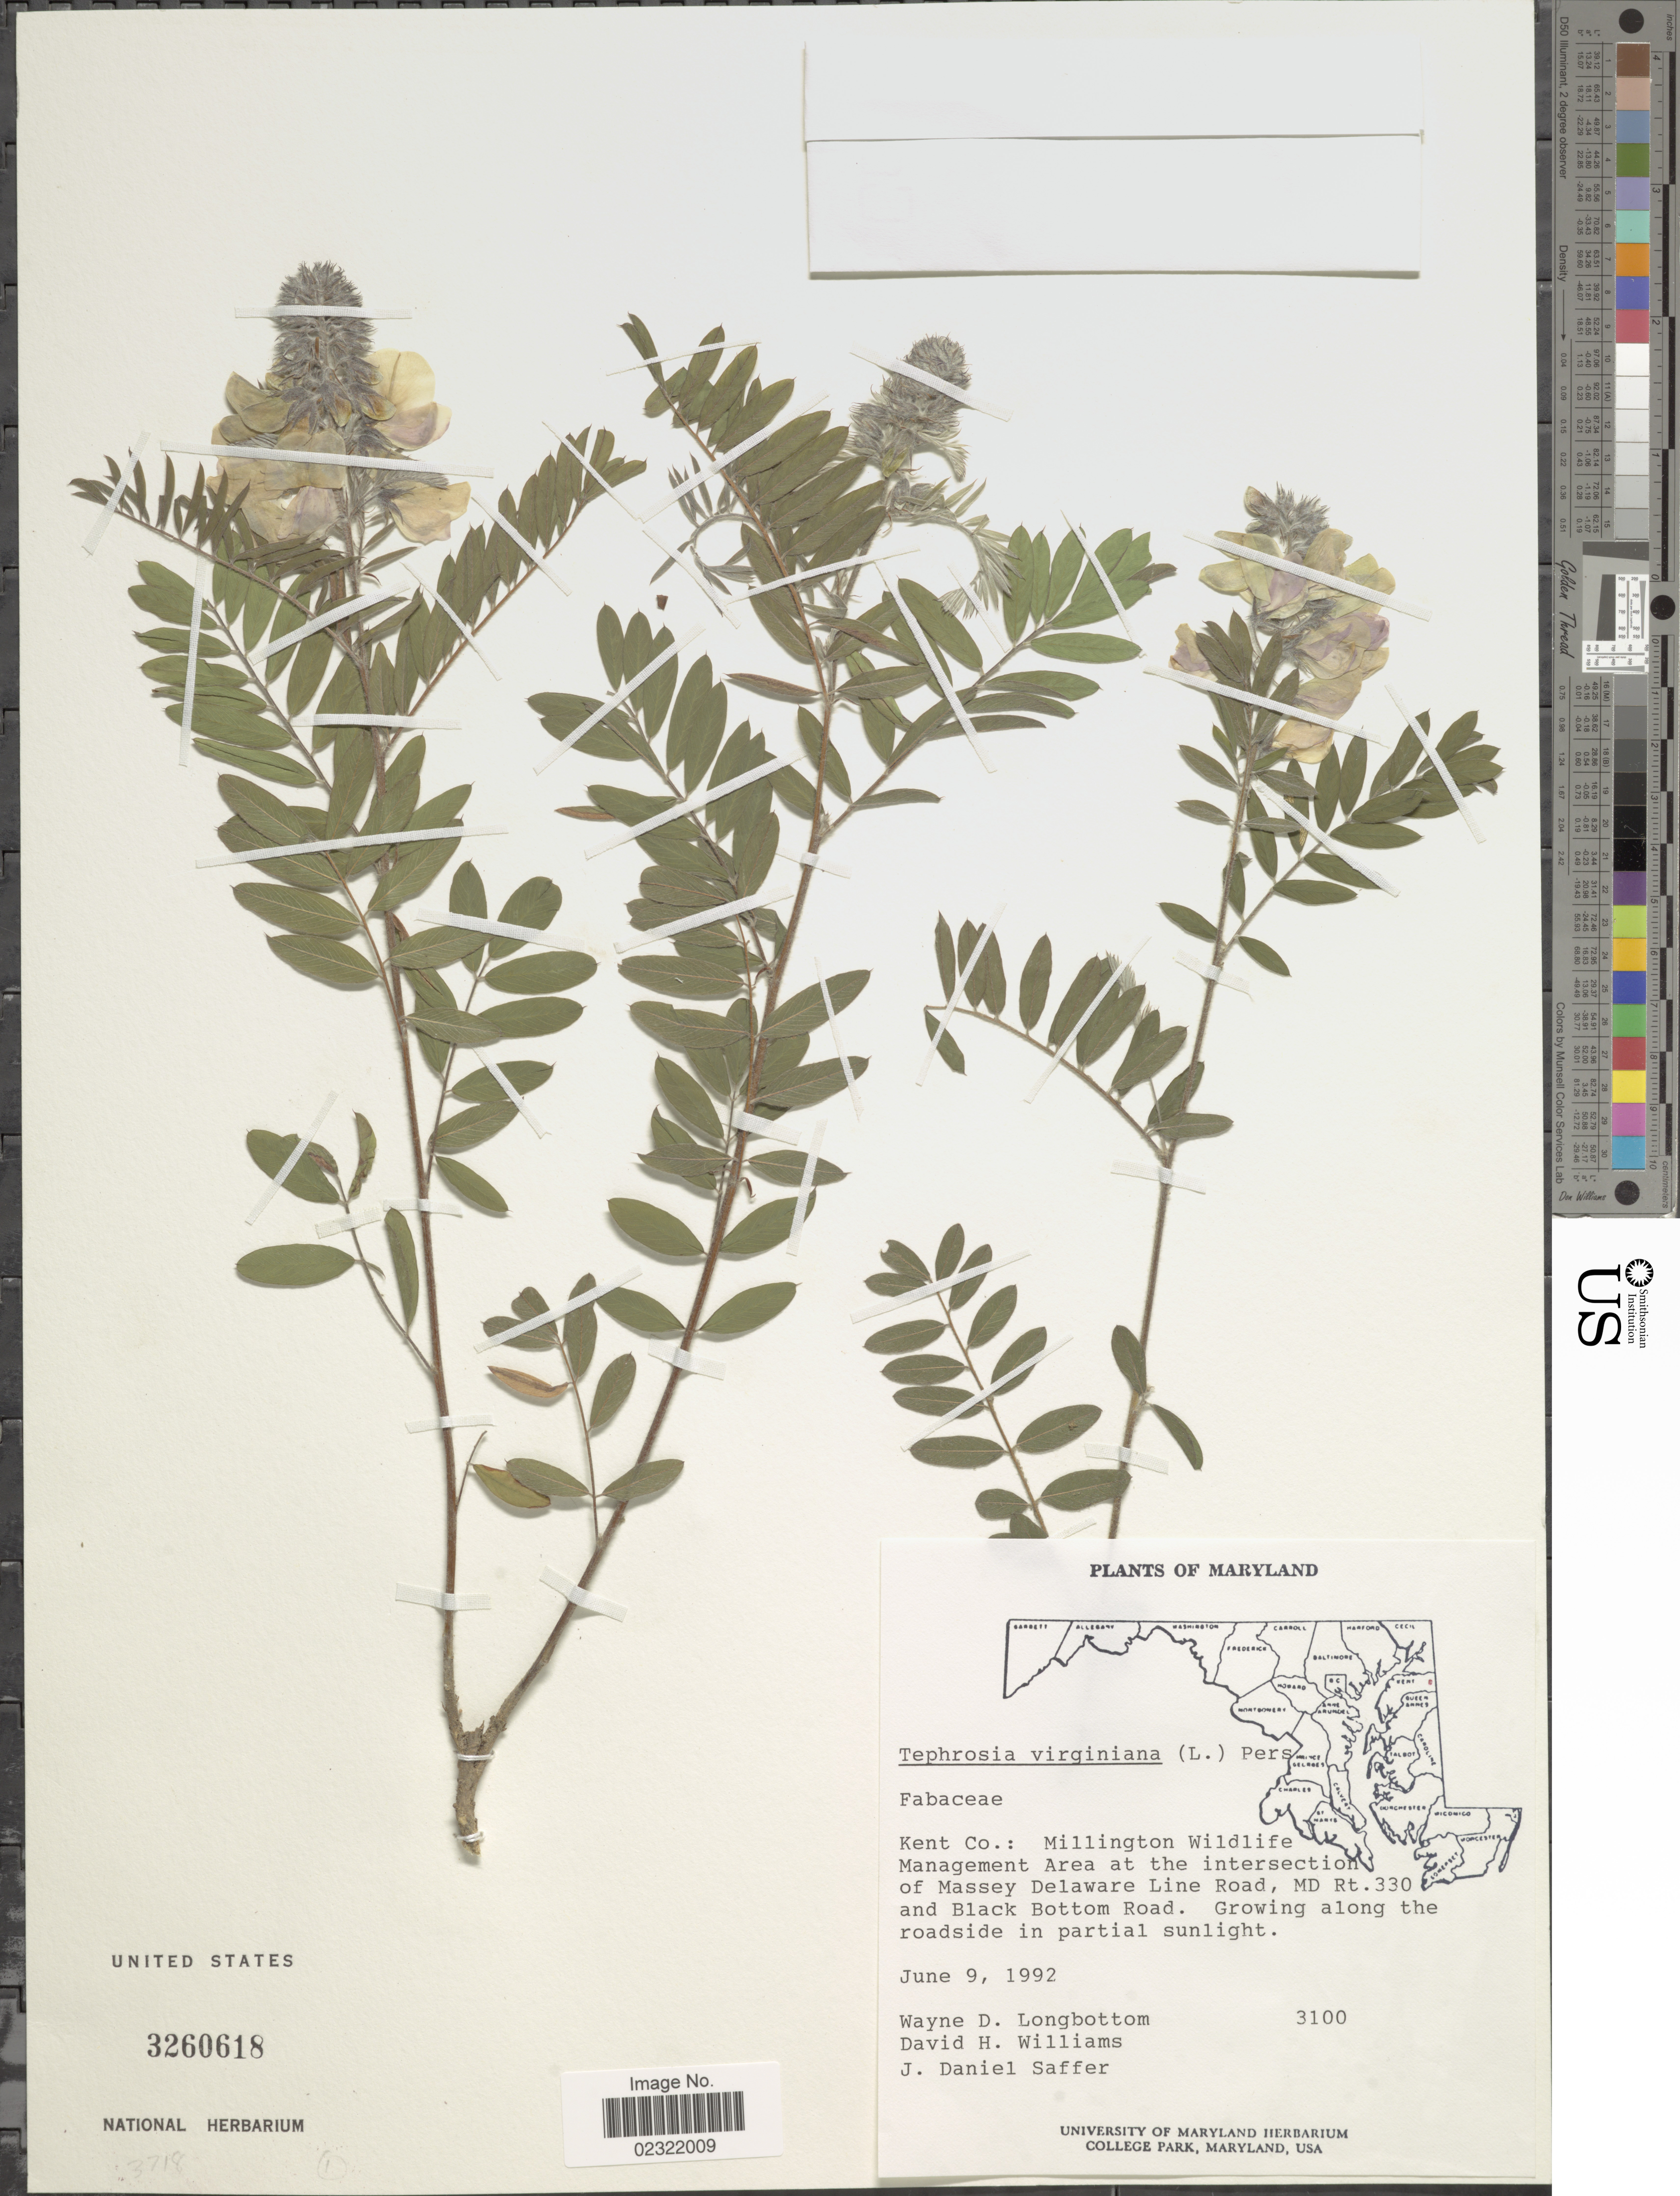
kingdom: Plantae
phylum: Tracheophyta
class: Magnoliopsida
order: Fabales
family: Fabaceae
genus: Tephrosia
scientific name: Tephrosia virginiana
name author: (L.) Pers.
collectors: W. D. Longbottom, D. E. Williams & J. Saffer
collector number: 3100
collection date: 1992-06-09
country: United States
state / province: Maryland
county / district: Kent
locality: Millington Wildlife Management Area at the intersection of Massey Delaware Line Road, MD Rt. 330 and Black Bottom Road. Growing along the roadside in partial sunlight.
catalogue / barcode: US 3260618